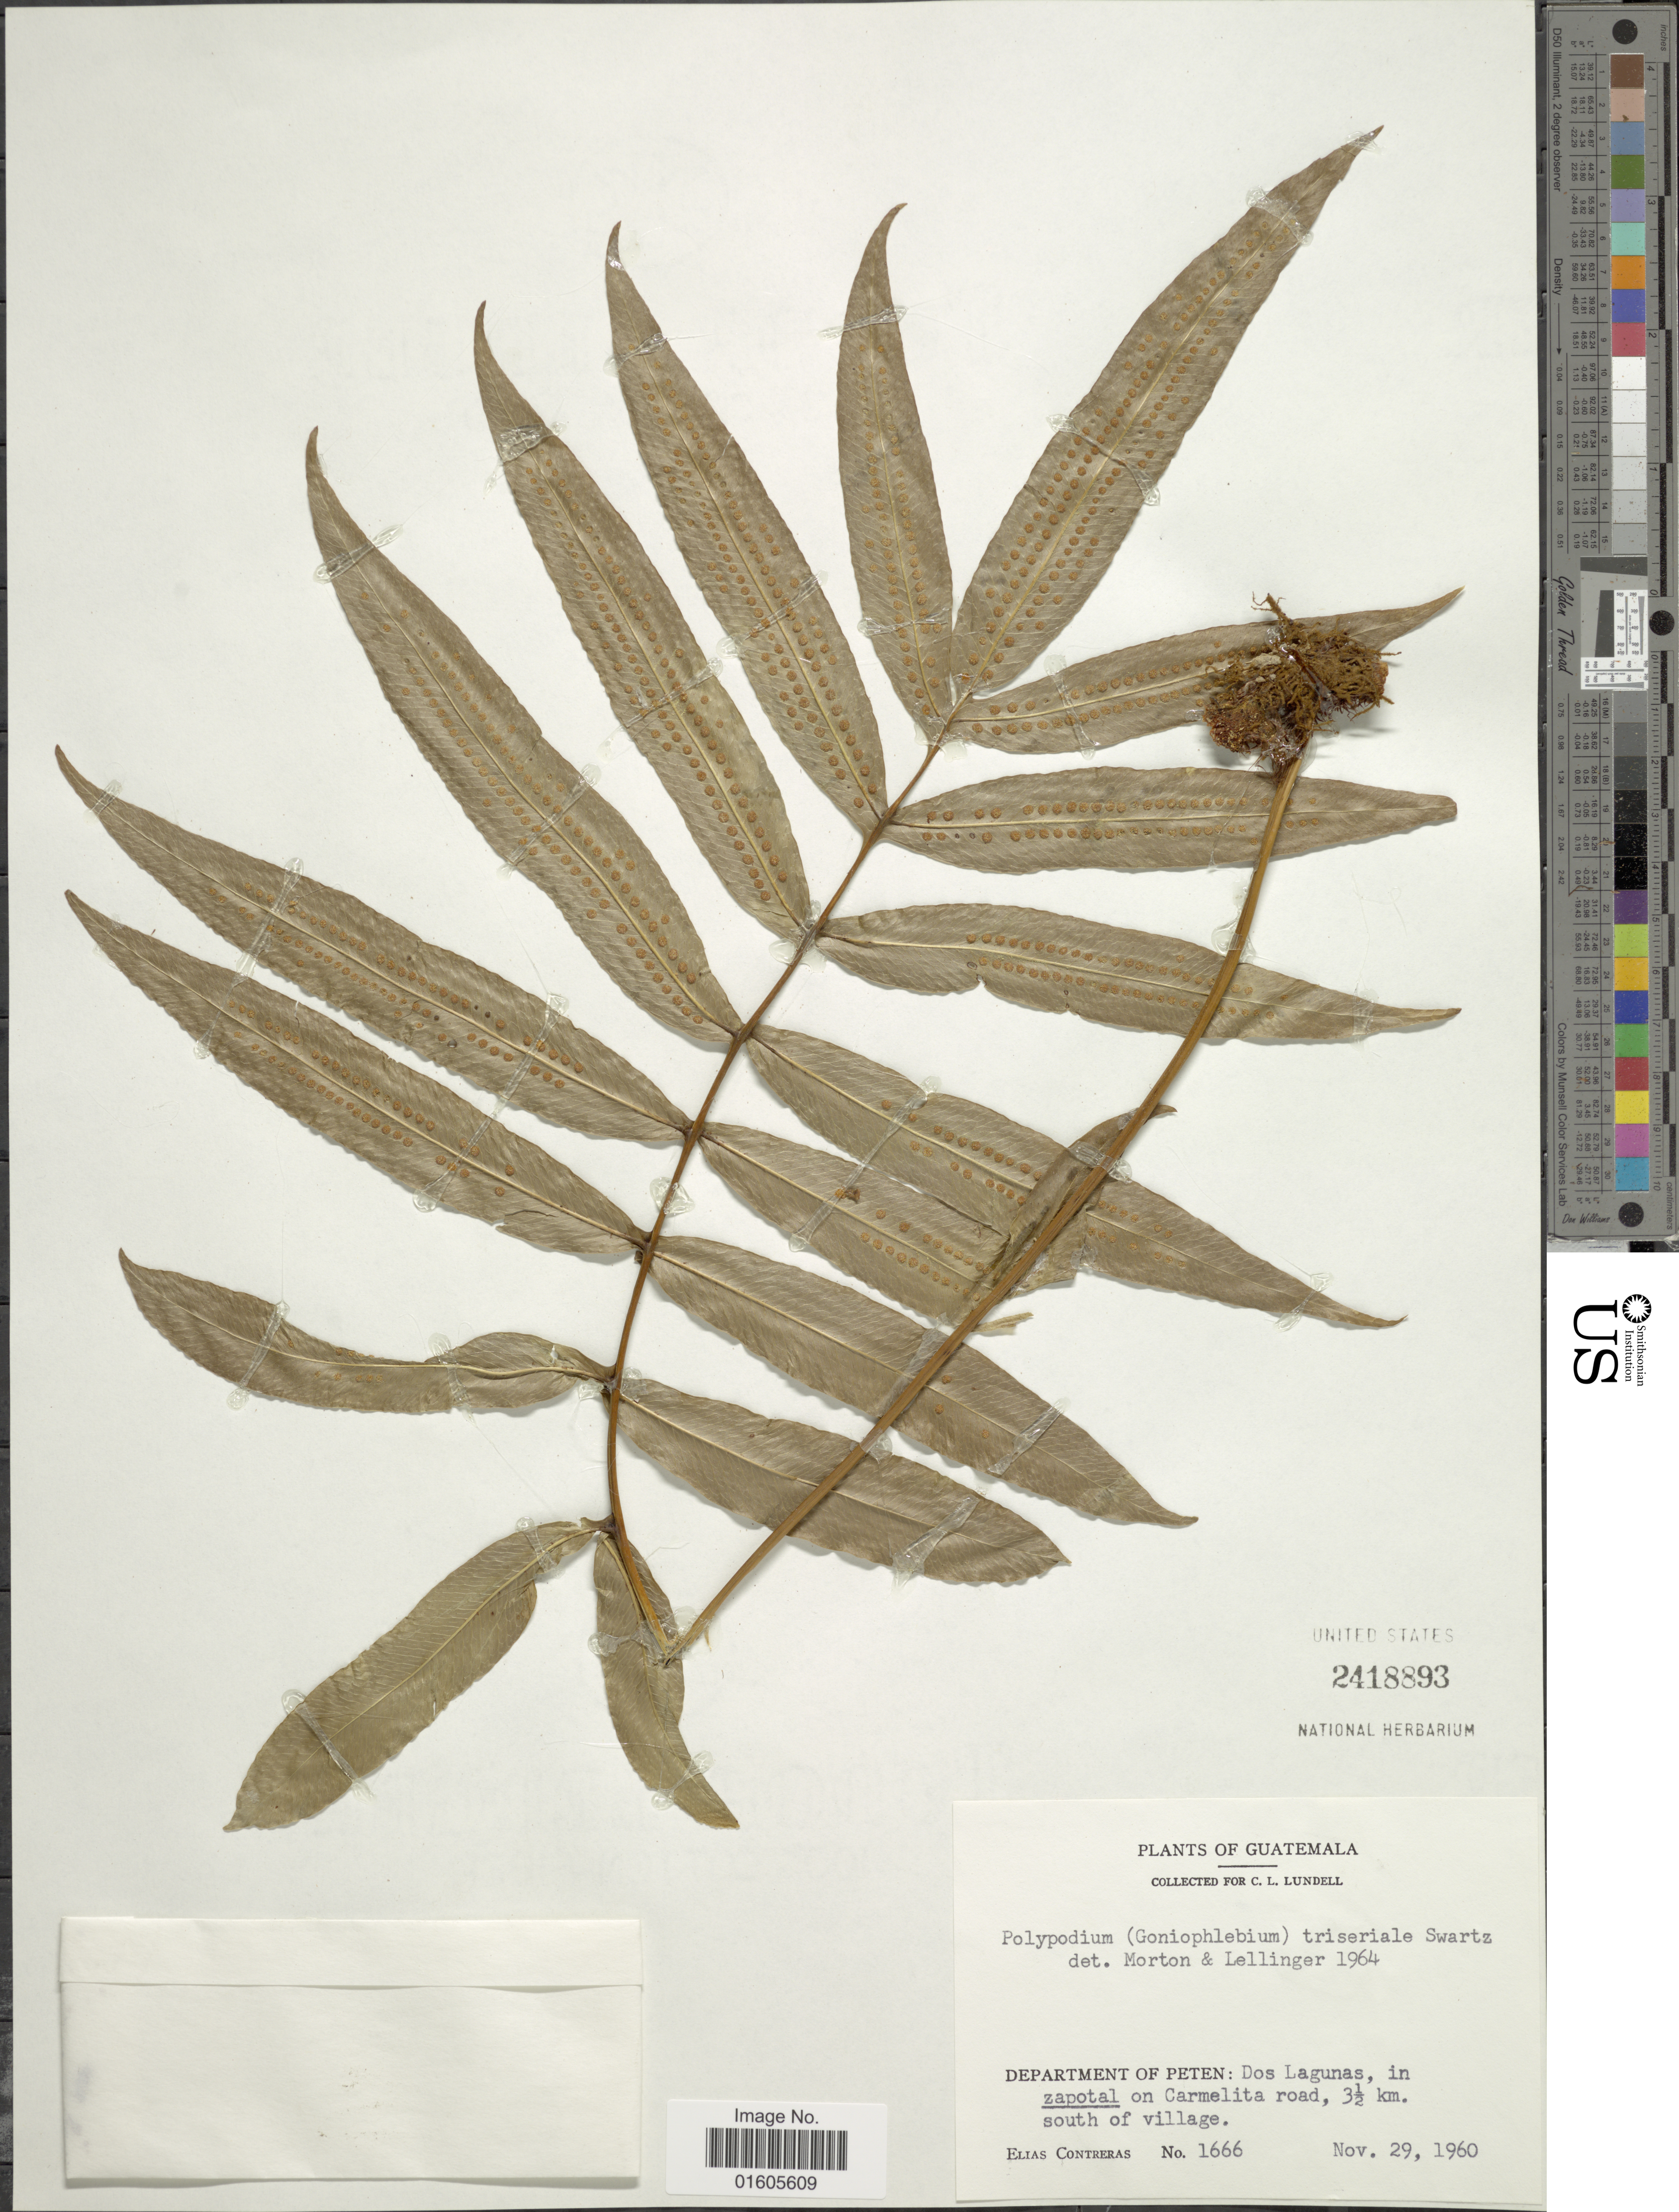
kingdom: Plantae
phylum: Tracheophyta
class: Polypodiopsida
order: Polypodiales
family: Polypodiaceae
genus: Serpocaulon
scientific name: Serpocaulon triseriale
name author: (Sw.) A.R. Sm.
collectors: E. Contreras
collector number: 1666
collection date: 1960-11-29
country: Guatemala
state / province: El Petén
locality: Department of Peten: Dos Lagunas, in zapotal on Carmelita road, 3½ km. south of village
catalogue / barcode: US 2418893